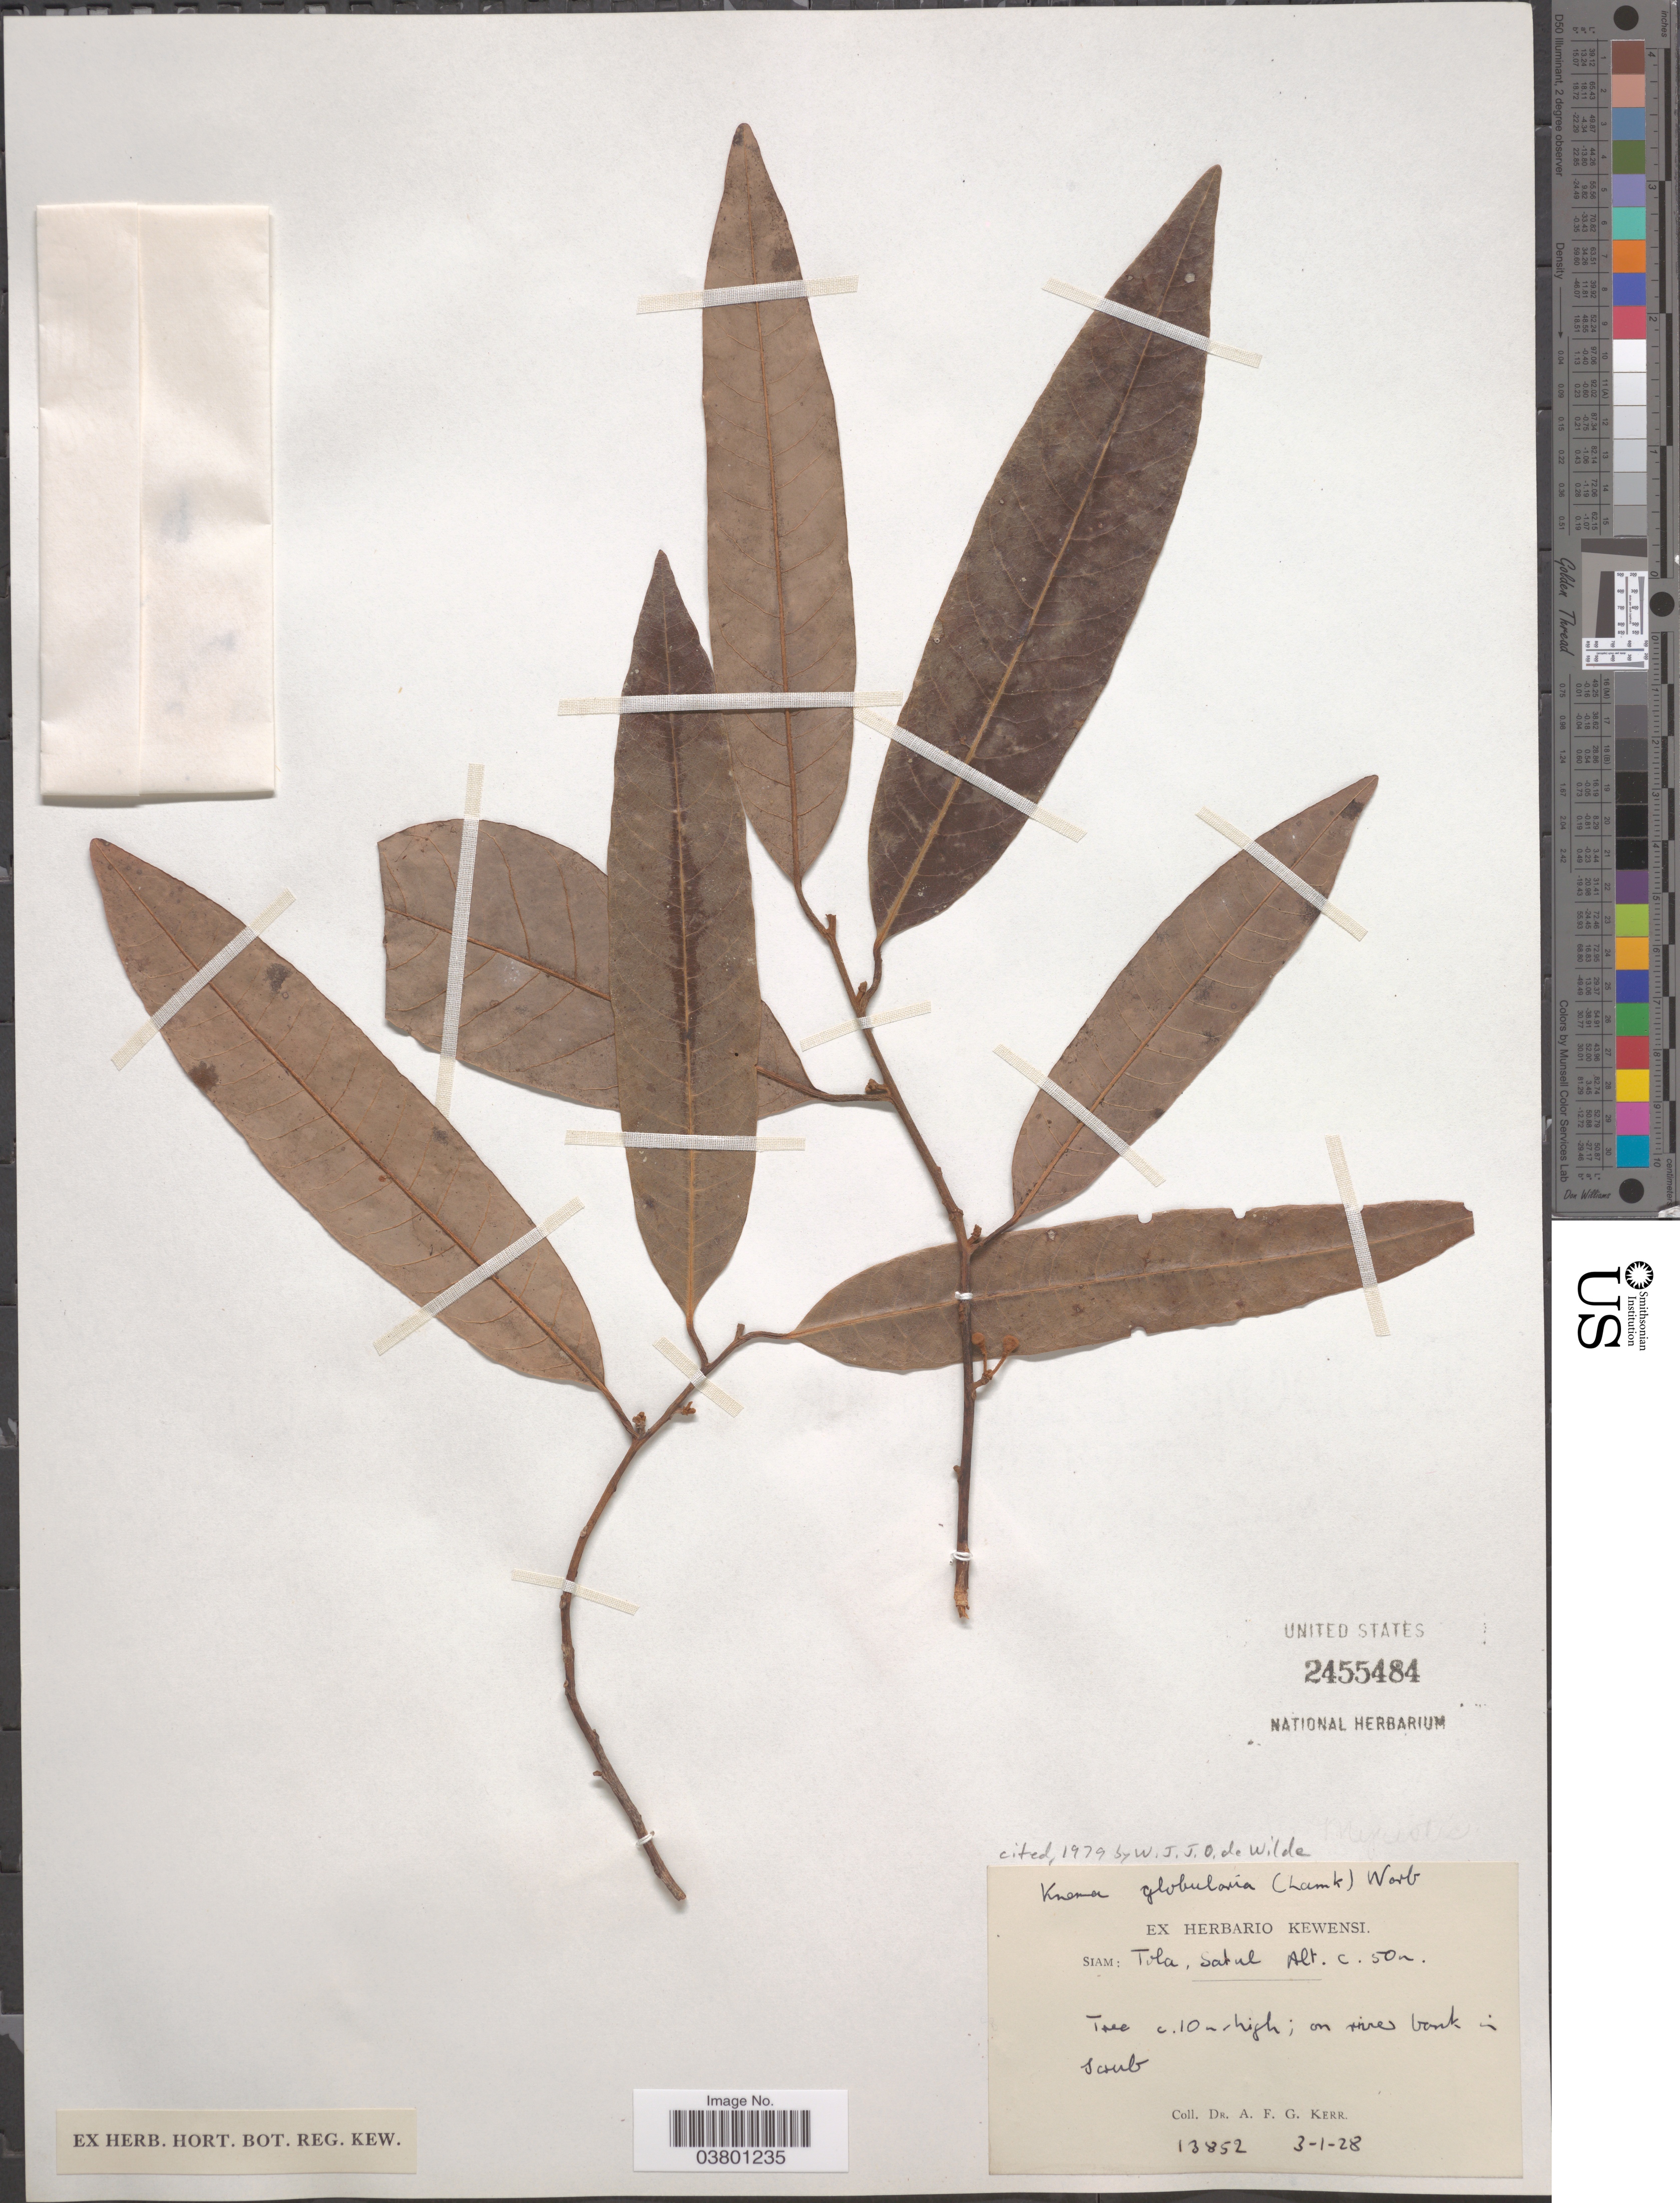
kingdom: Plantae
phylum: Tracheophyta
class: Magnoliopsida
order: Magnoliales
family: Myristicaceae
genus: Knema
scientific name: Knema globularia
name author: (Lam.) Warb.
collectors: A. F. G. Kerr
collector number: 13852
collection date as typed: Transcribed d/m/y: 3/1/28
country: Thailand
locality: Siam: Tola, Satul.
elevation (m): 50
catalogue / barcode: US 2455484